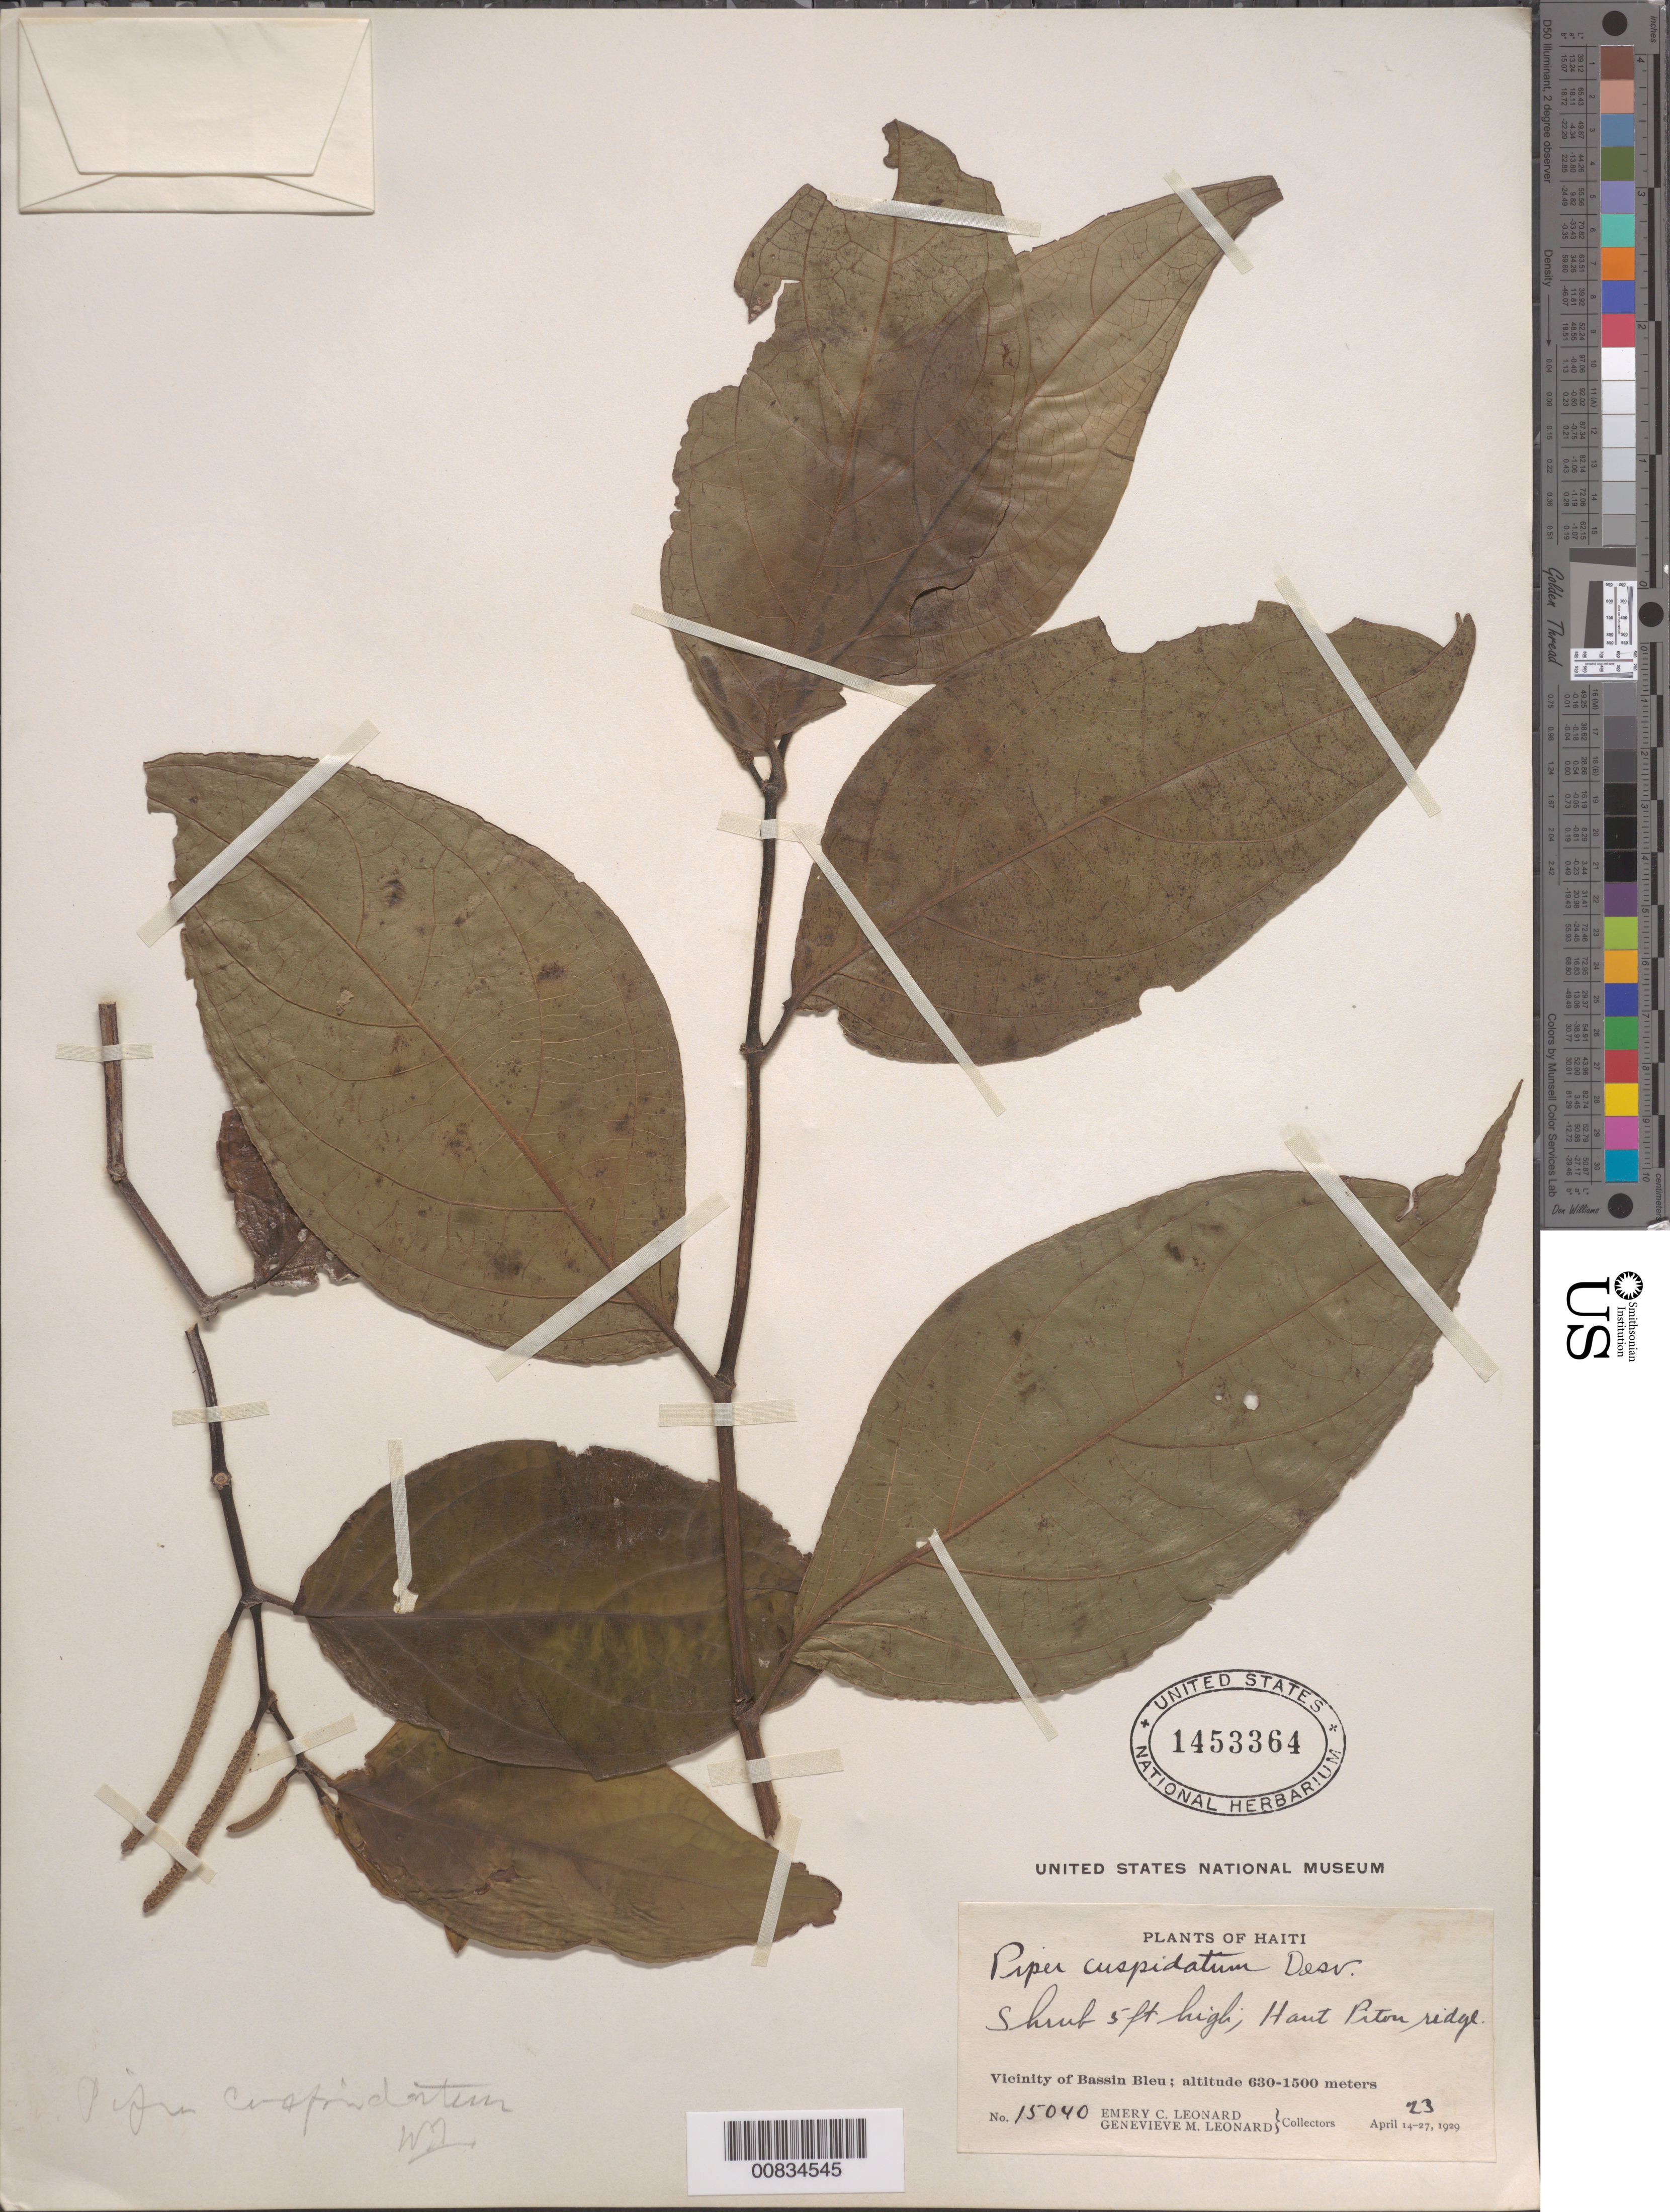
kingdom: Plantae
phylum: Tracheophyta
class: Magnoliopsida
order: Piperales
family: Piperaceae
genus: Piper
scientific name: Piper cuspidatum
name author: Desv. ex Ham.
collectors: E. C. Leonard & G. M. Leonard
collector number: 15040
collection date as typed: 23 Apr 1929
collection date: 1929-04-23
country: Haiti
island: Hispaniola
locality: Vicinity of Bassin Bleu. Haut Piton ridge.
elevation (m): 630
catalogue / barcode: US 1453364